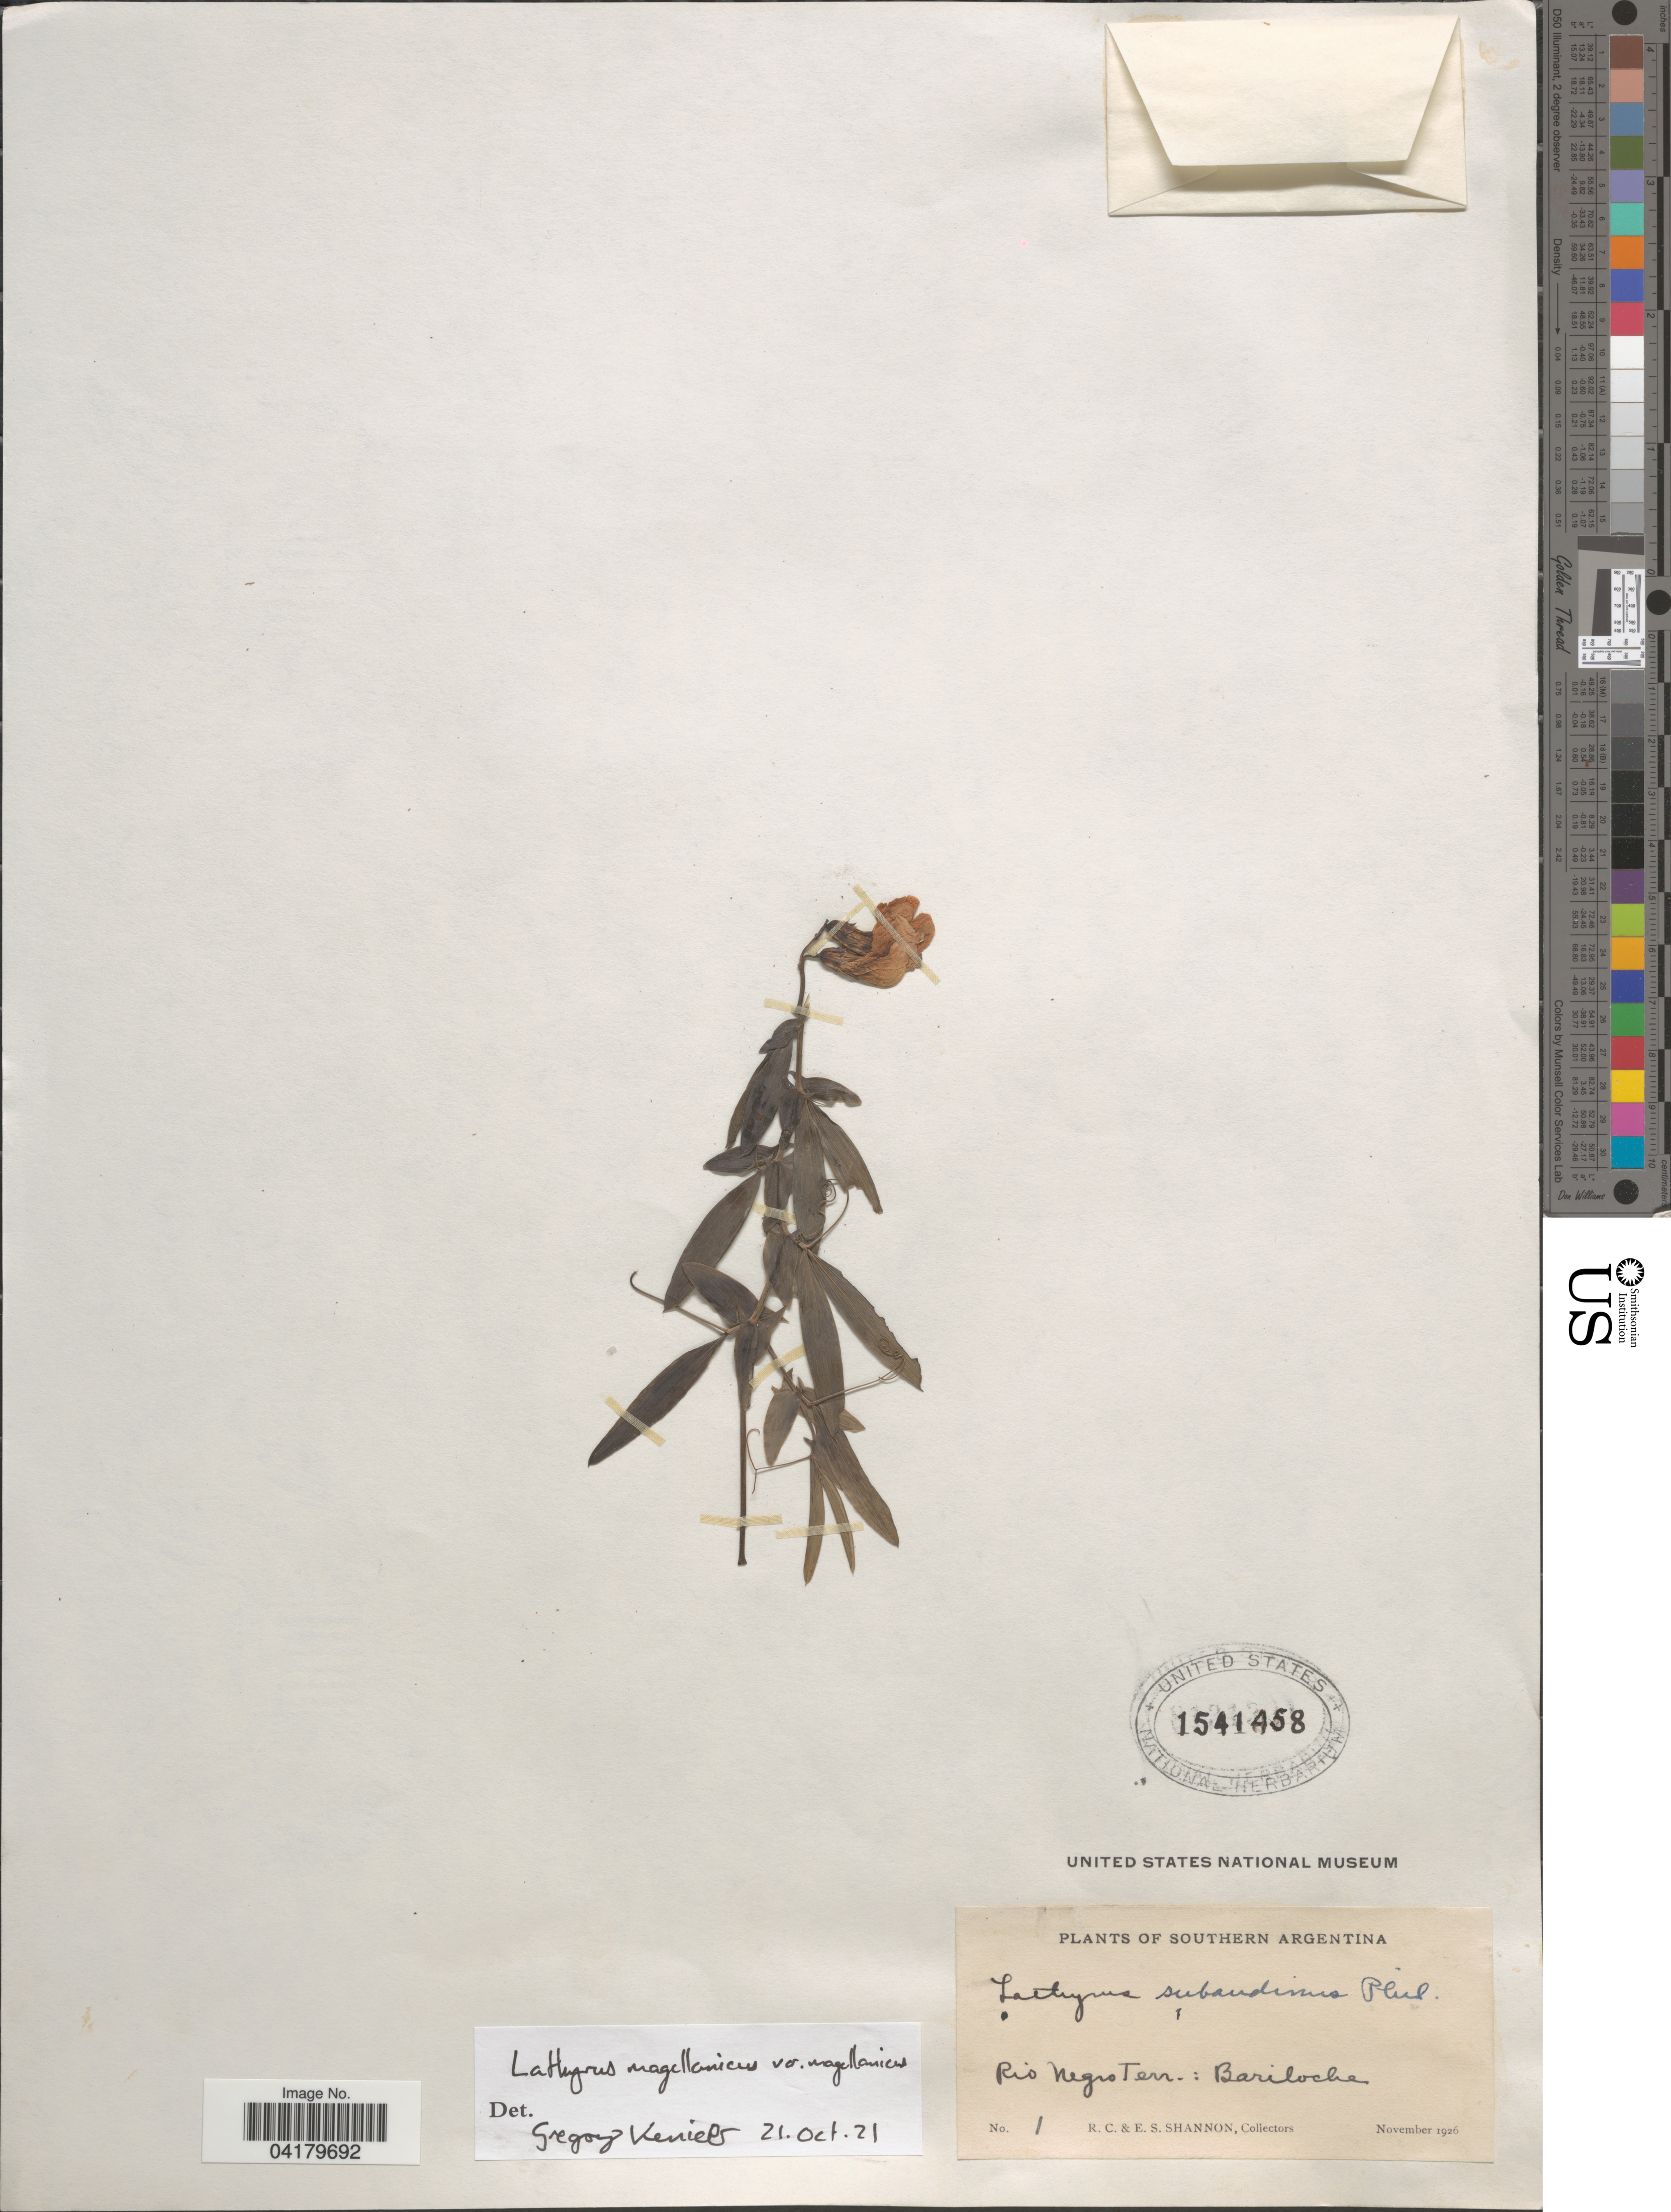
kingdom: Plantae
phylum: Tracheophyta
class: Magnoliopsida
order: Fabales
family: Fabaceae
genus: Lathyrus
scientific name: Lathyrus magellanicus var. magellanicus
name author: Lam.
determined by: Kenicer, Gregory J.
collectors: R. Shannon & E. Shannon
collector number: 1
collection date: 1926-11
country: Argentina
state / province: Rio Negro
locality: Southern Argentina. Bariloche.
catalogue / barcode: US 1541458